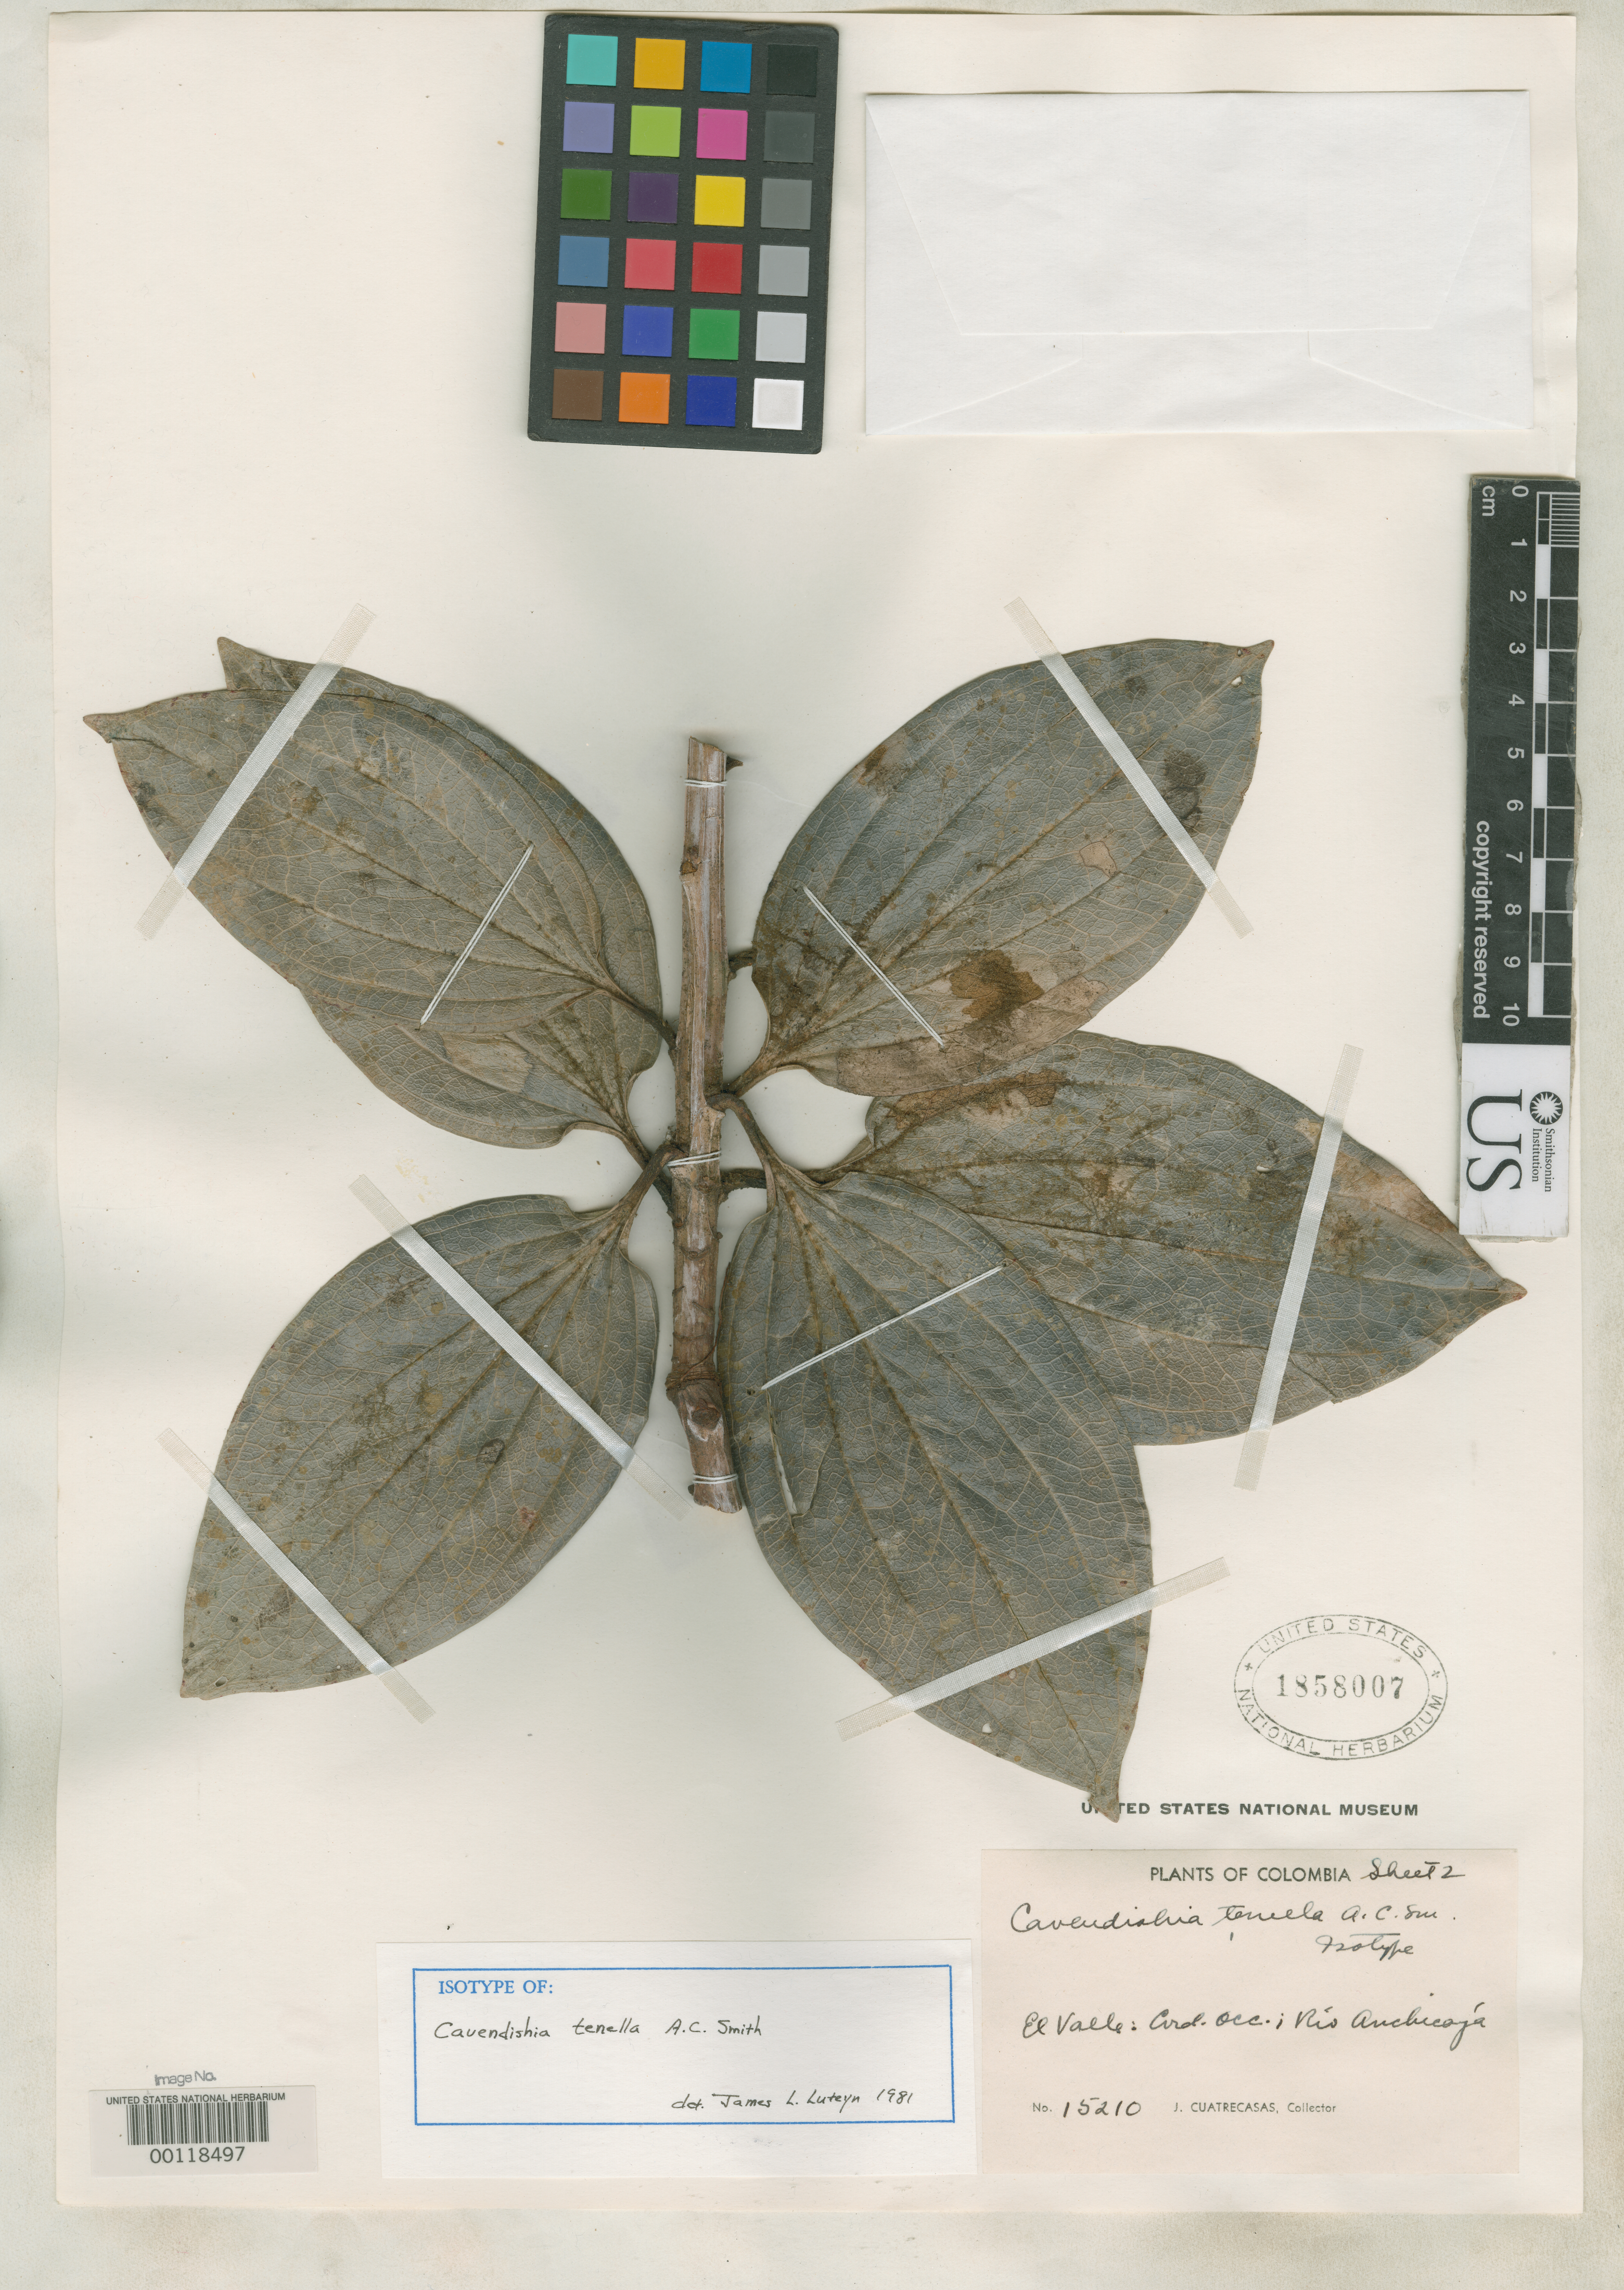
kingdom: Plantae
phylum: Tracheophyta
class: Magnoliopsida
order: Ericales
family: Ericaceae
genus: Cavendishia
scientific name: Cavendishia tenella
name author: A.C. Sm.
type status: Isotype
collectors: J. Cuatrecasas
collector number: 15210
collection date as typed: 27 Sep 1943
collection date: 1943-09-27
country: Colombia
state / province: Valle del Cauca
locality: Cordillera Occidental, Rio Anchicaya.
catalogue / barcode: US 1858007